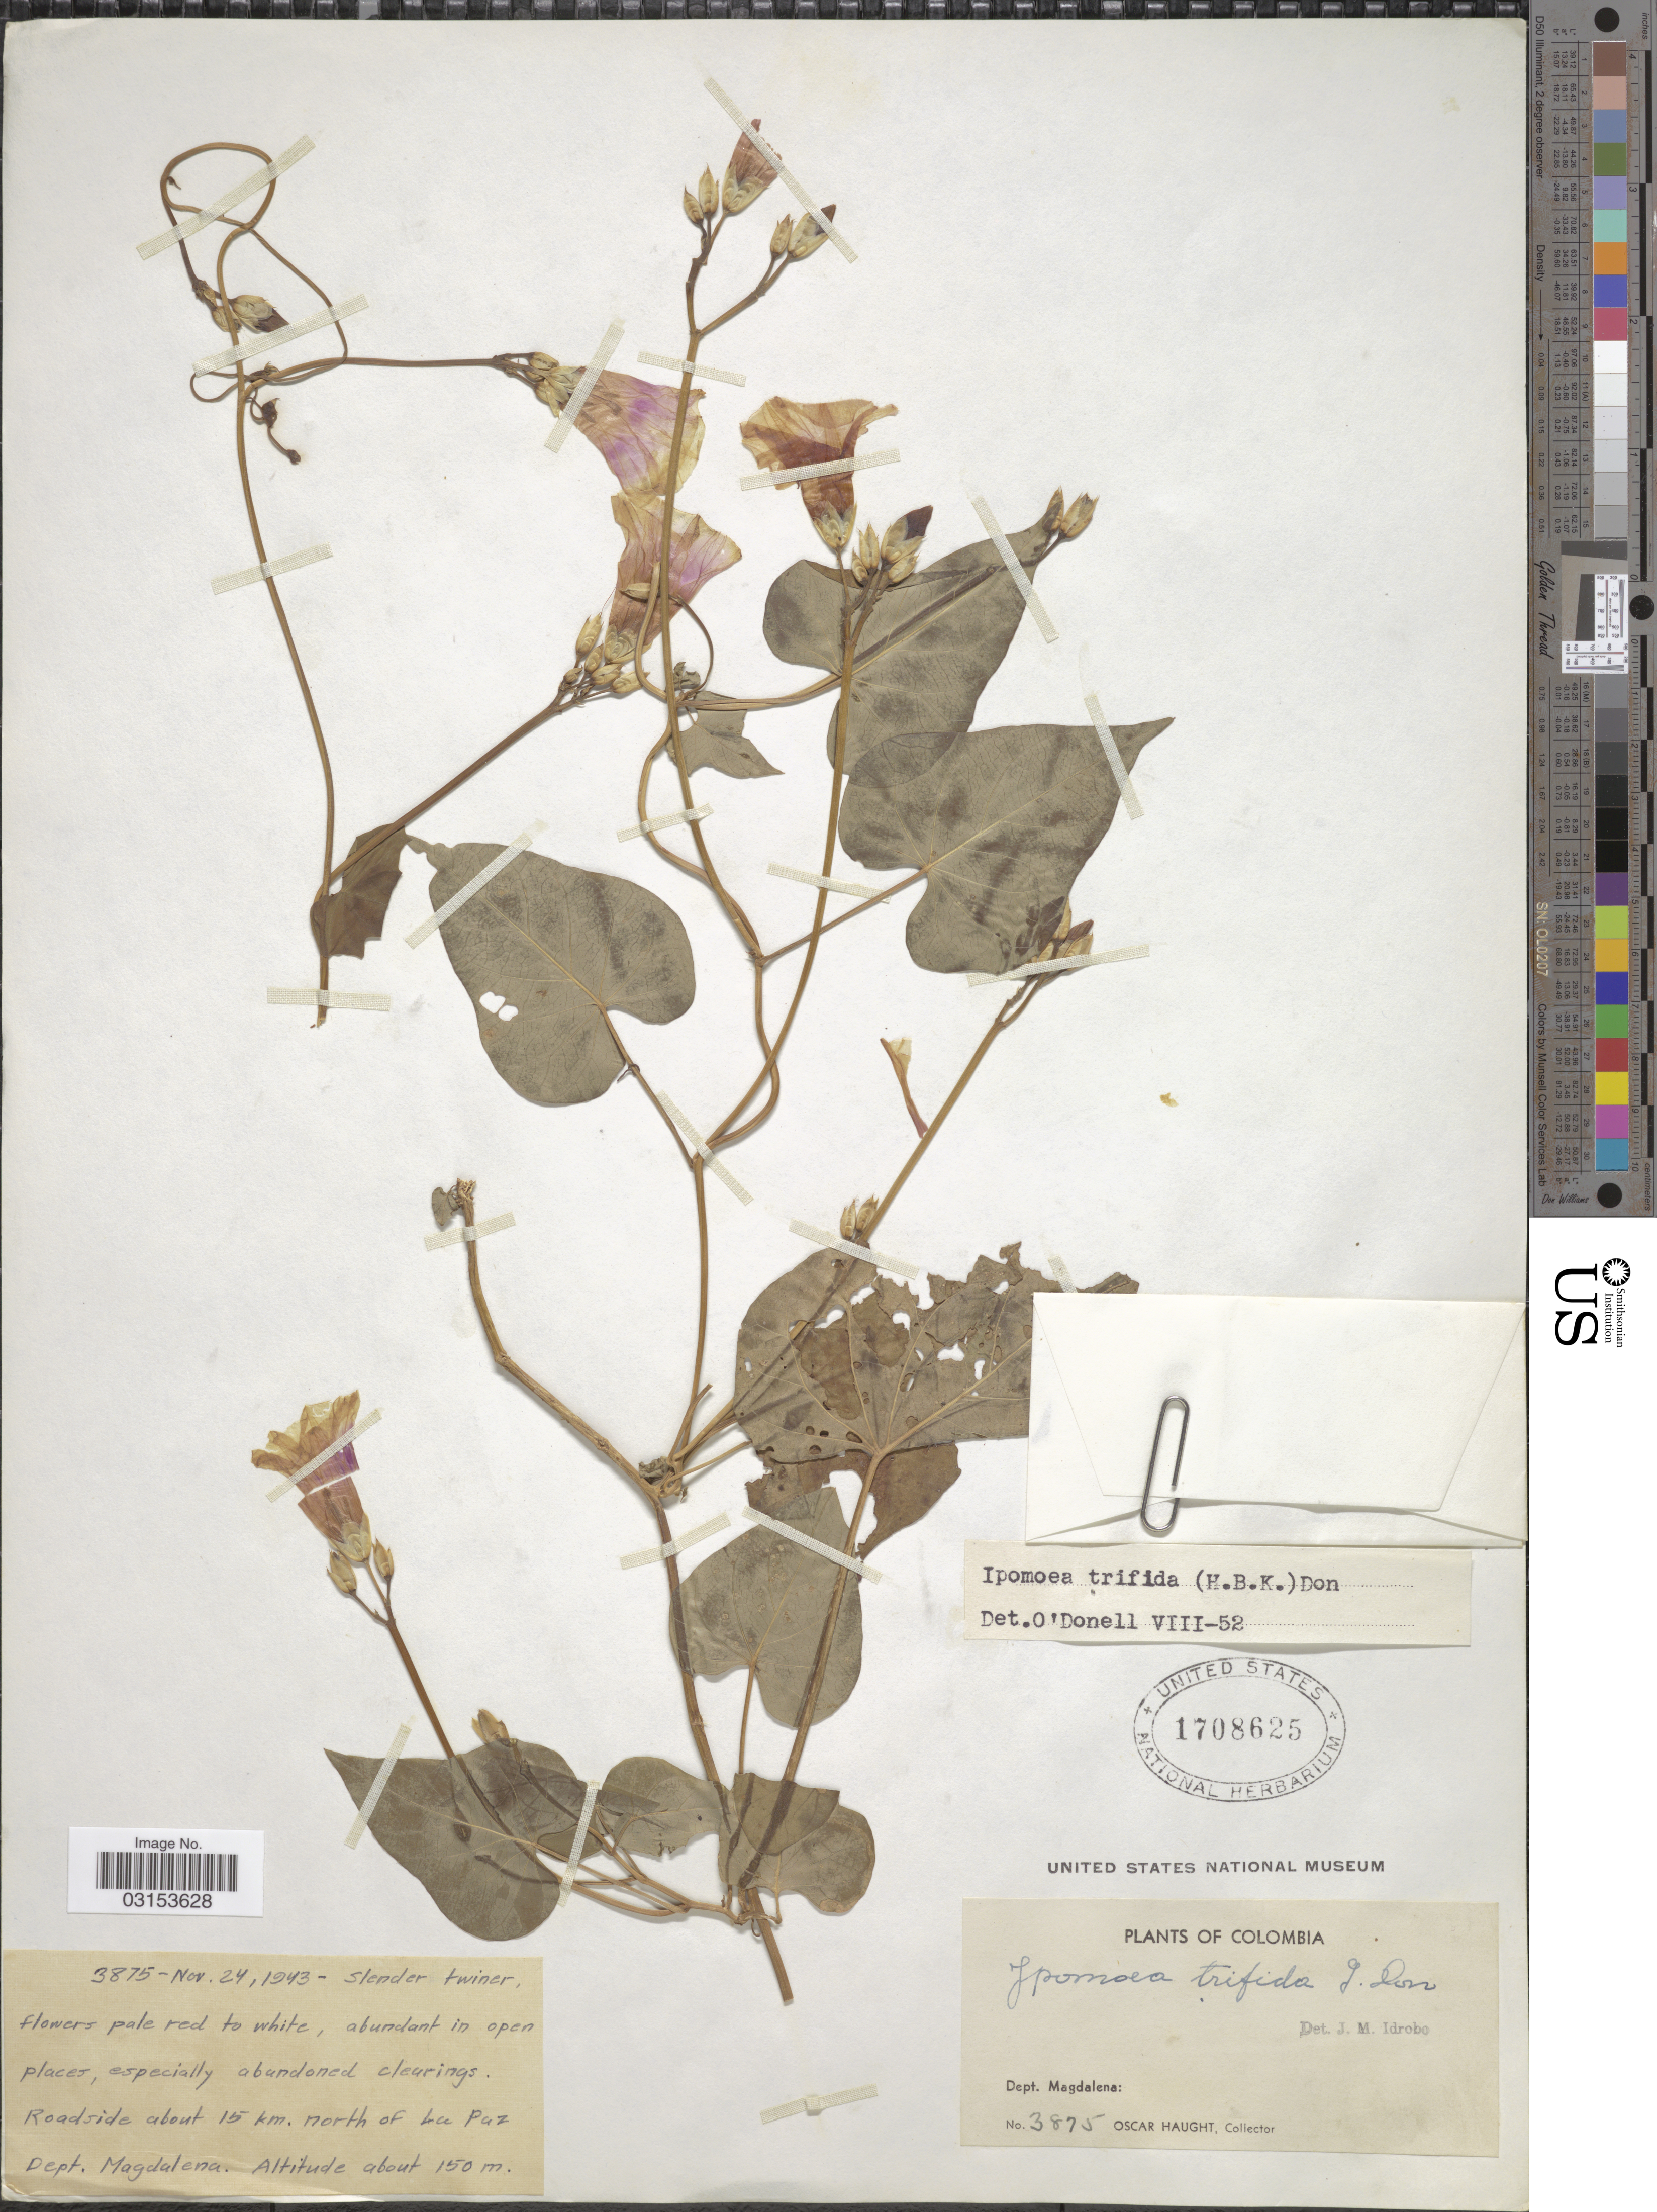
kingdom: Plantae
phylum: Tracheophyta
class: Magnoliopsida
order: Solanales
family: Convolvulaceae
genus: Ipomoea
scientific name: Ipomoea trifida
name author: (Kunth) G. Don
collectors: O. Haught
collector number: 3875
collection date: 1943-11-24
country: Colombia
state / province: Magdalena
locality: Dept. Magdalena. Roadside about 15 km. north of La Paz.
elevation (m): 150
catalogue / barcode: US 1708625